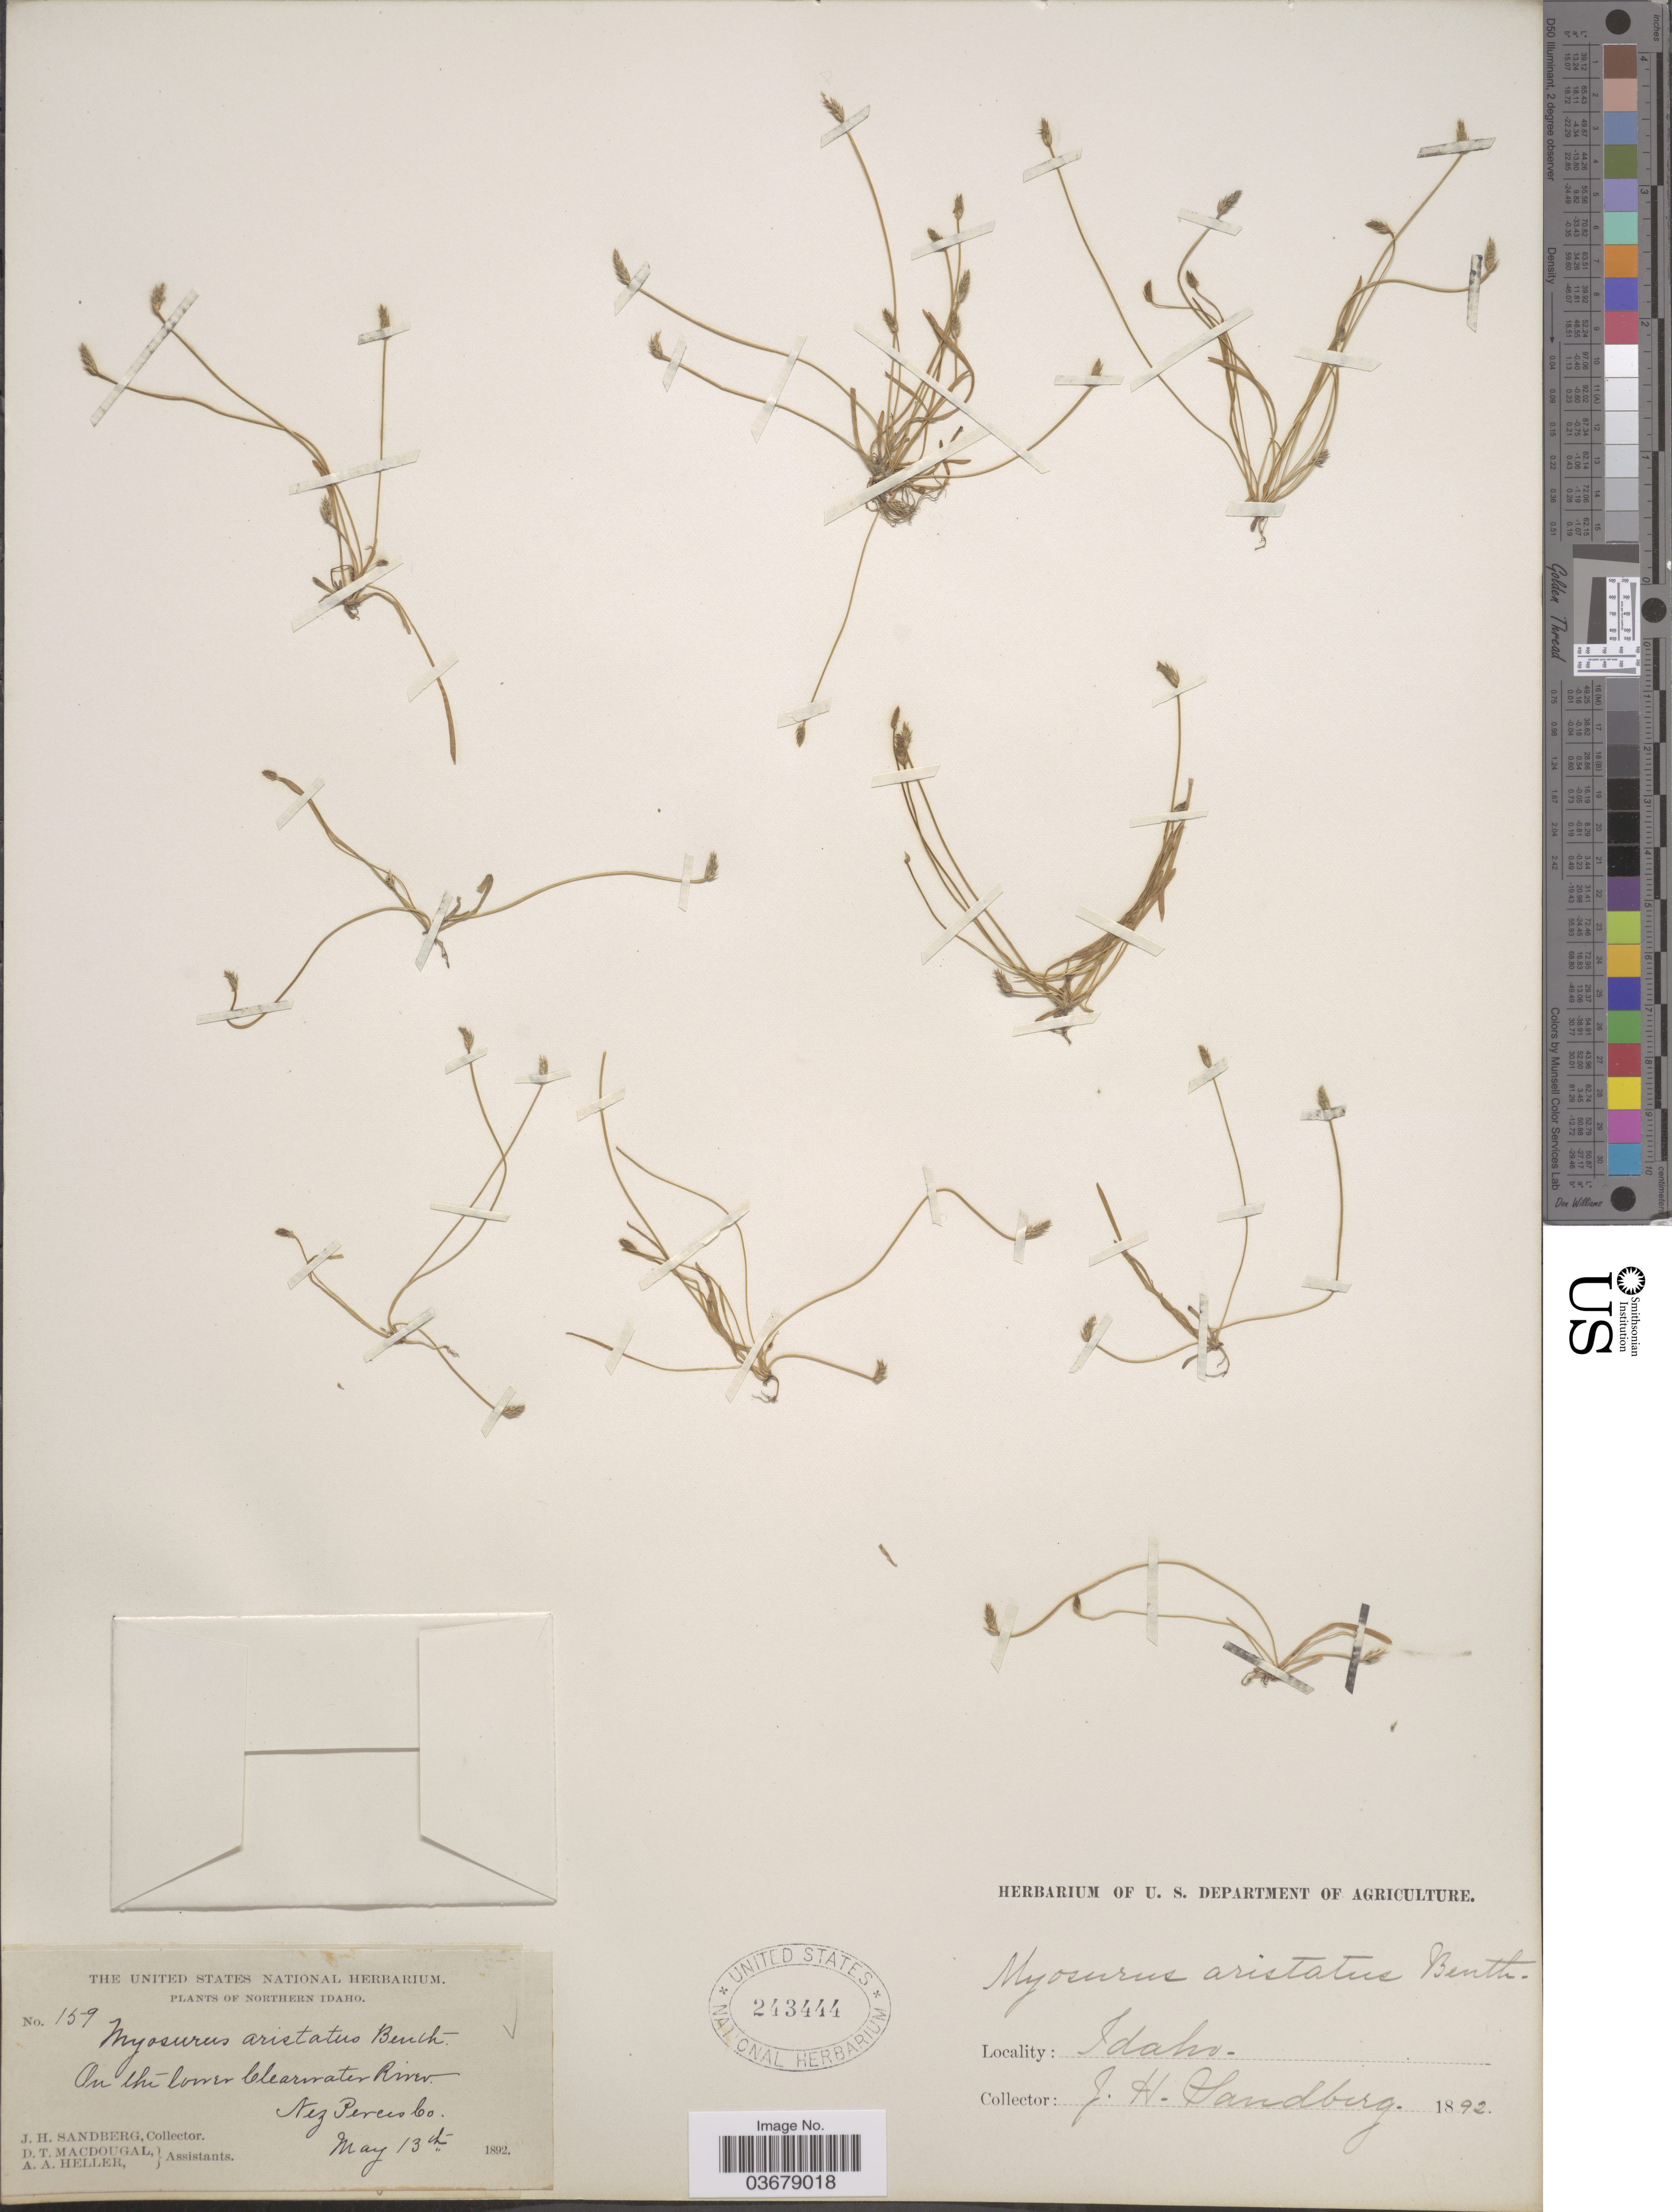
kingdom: Plantae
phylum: Tracheophyta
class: Magnoliopsida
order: Ranunculales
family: Ranunculaceae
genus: Myosurus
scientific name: Myosurus aristatus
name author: Benth.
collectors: J. H. Sandberg, D. T. MacDougal & A. A. Heller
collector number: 159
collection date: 1892-04-13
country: United States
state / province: Idaho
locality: Northern Idaho, On the lower Clearwater River. Nez Pereces Co.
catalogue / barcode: US 243444